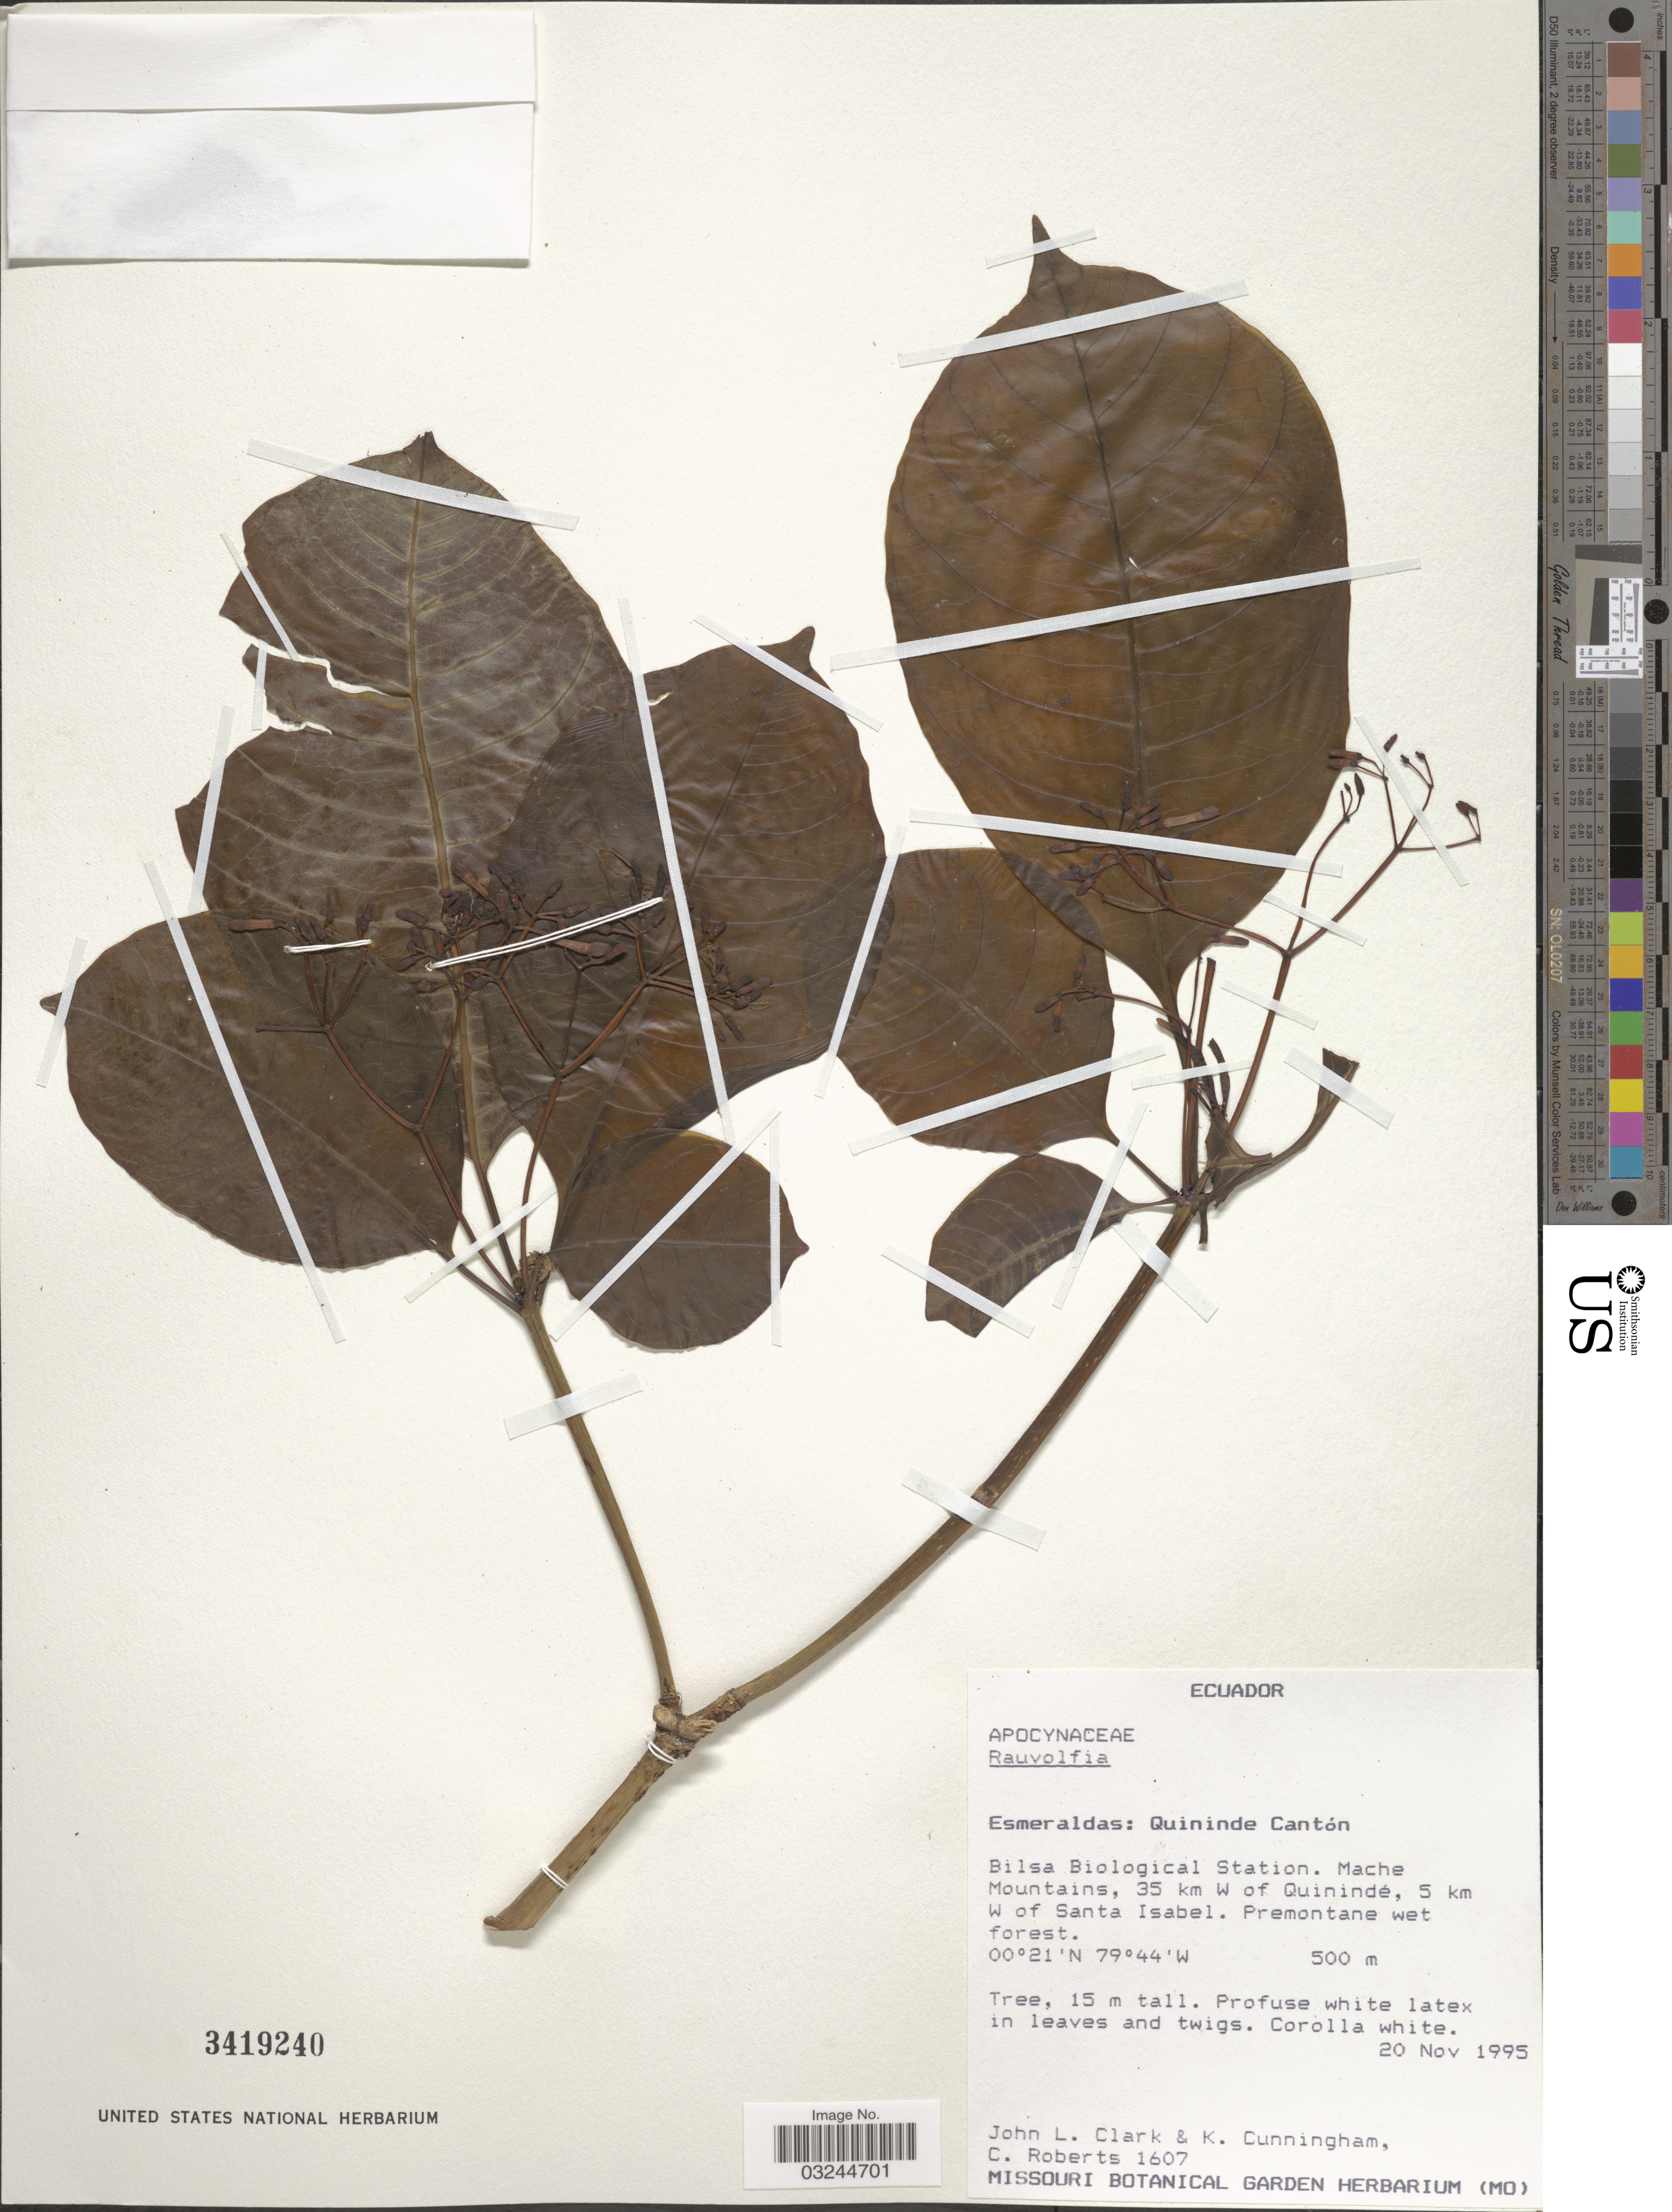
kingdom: Plantae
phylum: Tracheophyta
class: Magnoliopsida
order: Gentianales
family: Apocynaceae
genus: Rauvolfia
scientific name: Rauvolfia sp.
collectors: J. L. Clark, K. Cunningham & C. Roberts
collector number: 1607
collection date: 1995-11-20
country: Ecuador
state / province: Esmeraldas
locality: Quininde Cantón. Bilsa Biological Station. Mache Mountains, 35 km W of Quinindé, 5 km W of Santa Isabel.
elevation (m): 500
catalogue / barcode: US 3419240